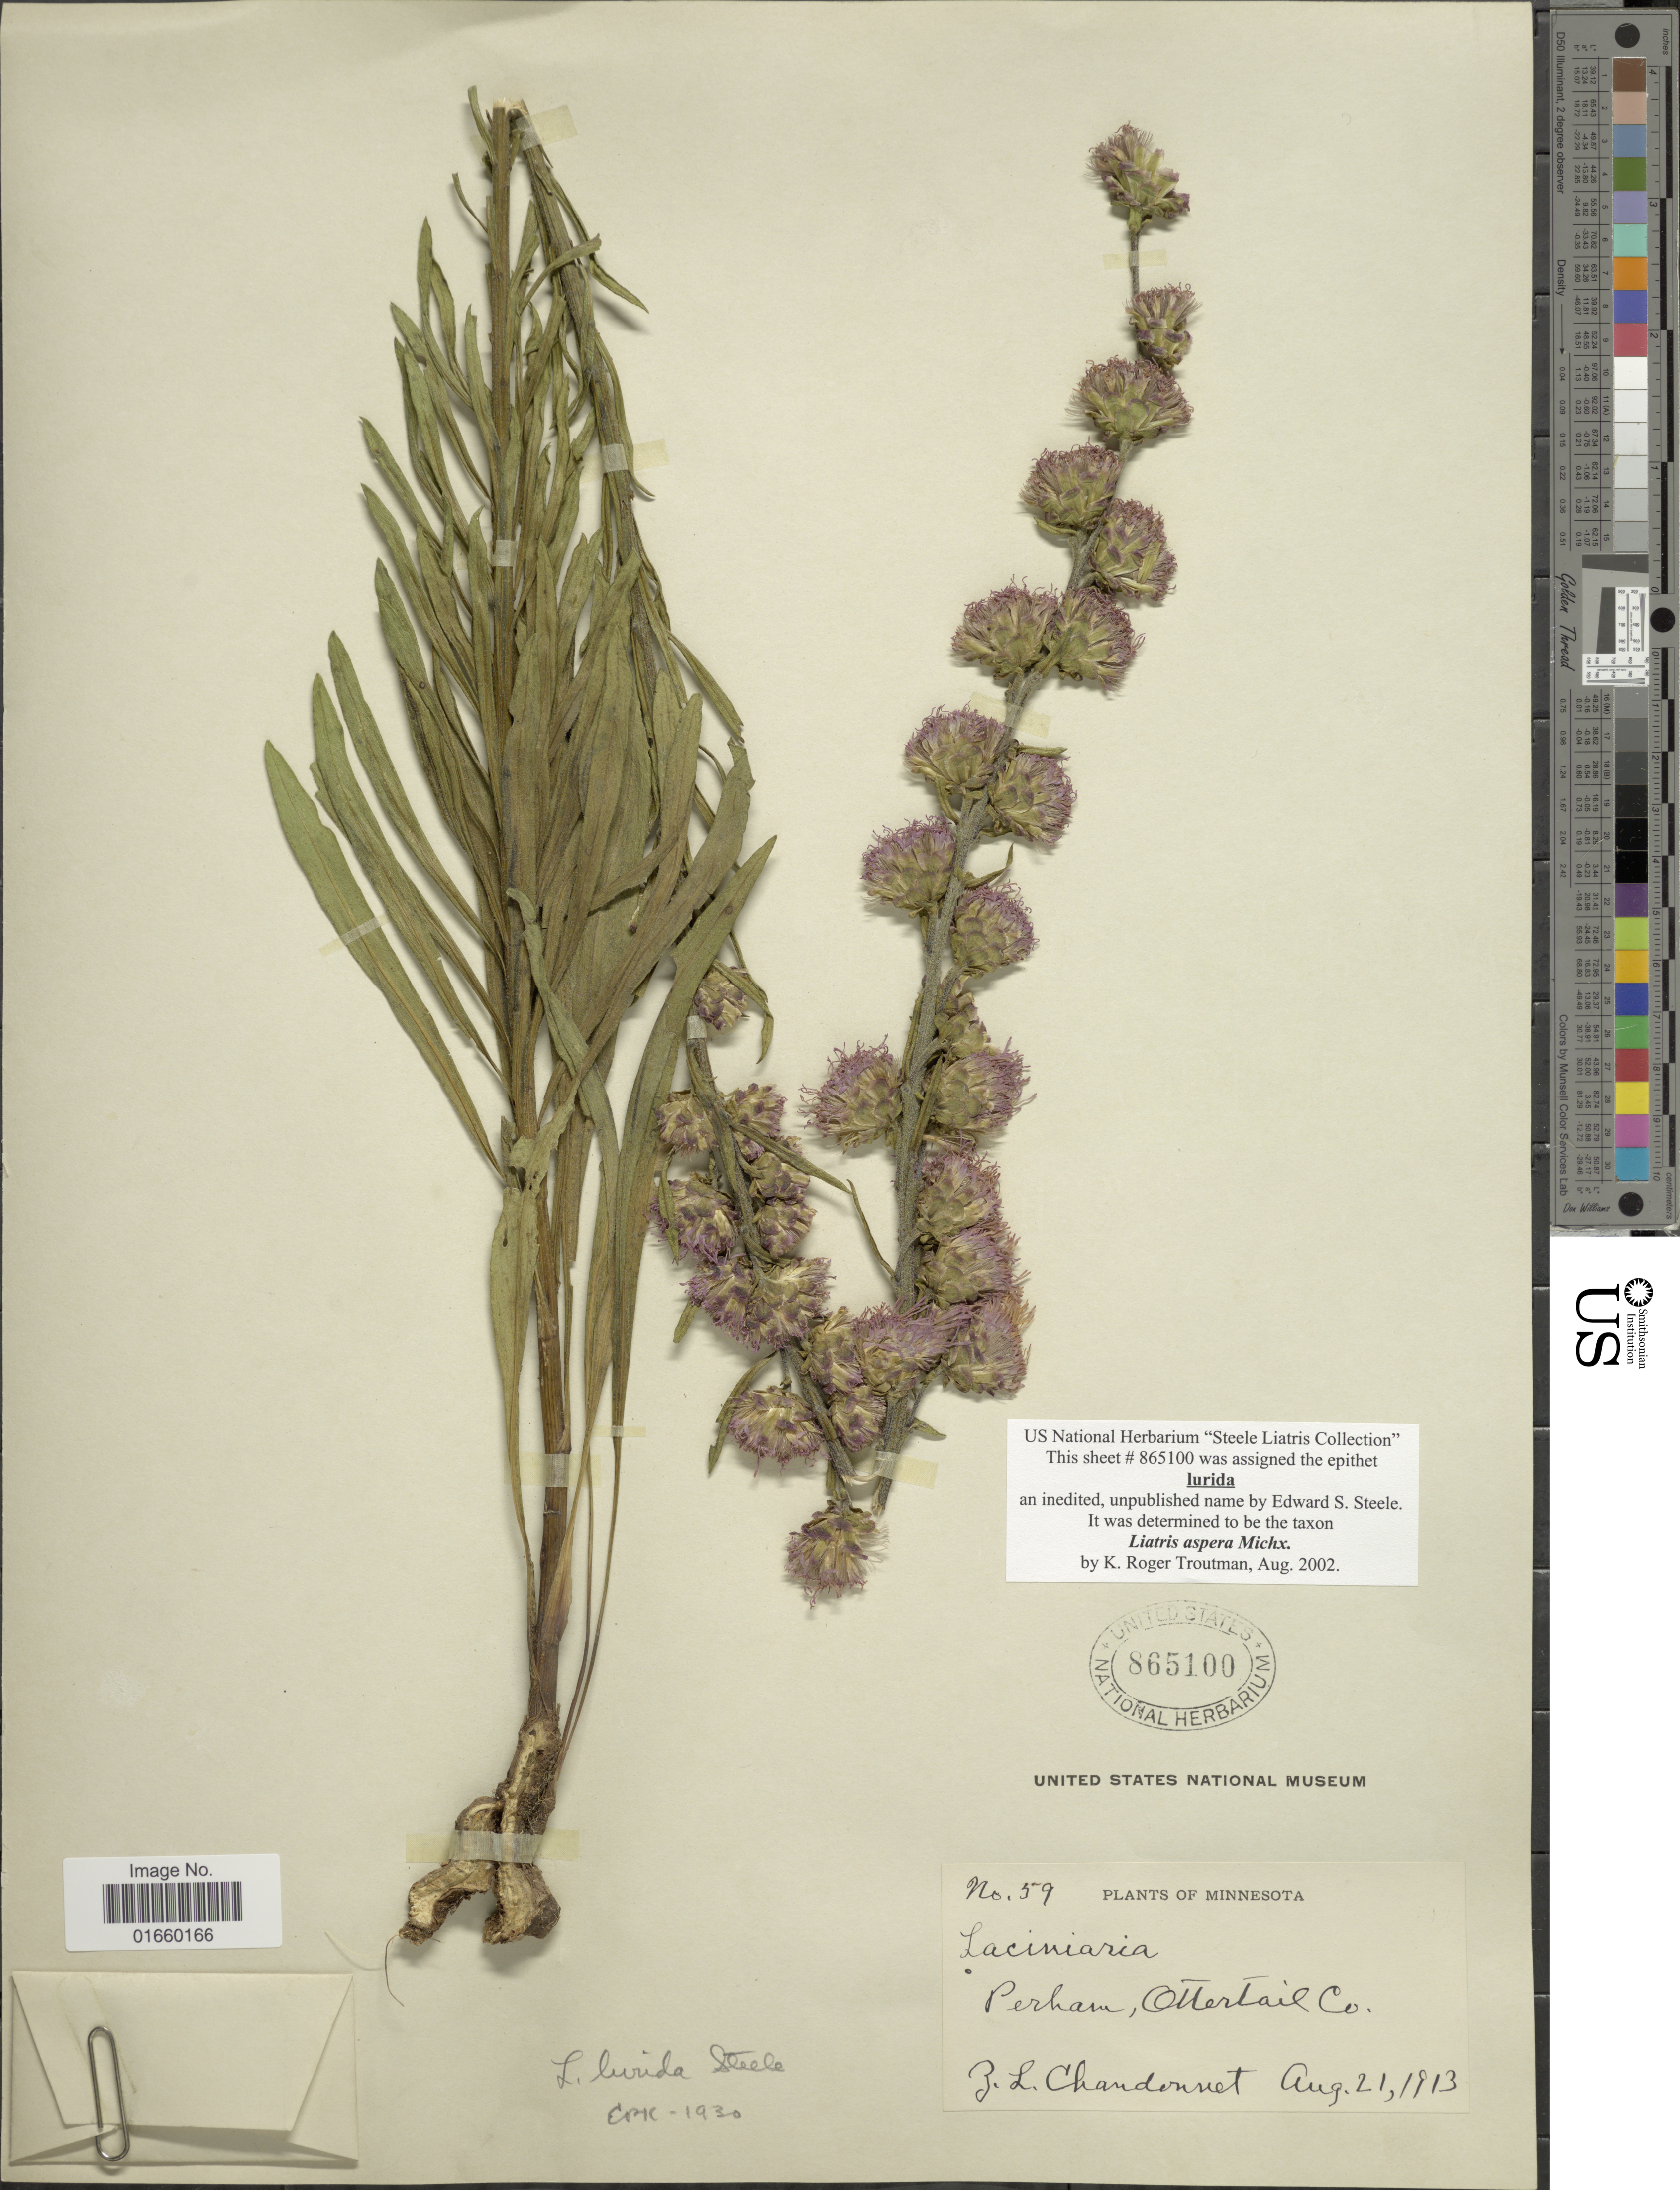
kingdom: Plantae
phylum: Tracheophyta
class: Magnoliopsida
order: Asterales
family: Asteraceae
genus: Liatris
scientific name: Liatris aspera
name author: Michx.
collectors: Z. Chandonnet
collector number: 59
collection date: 1913-08-21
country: United States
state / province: Minnesota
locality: Perham, Otter tail Co.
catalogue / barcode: US 865100